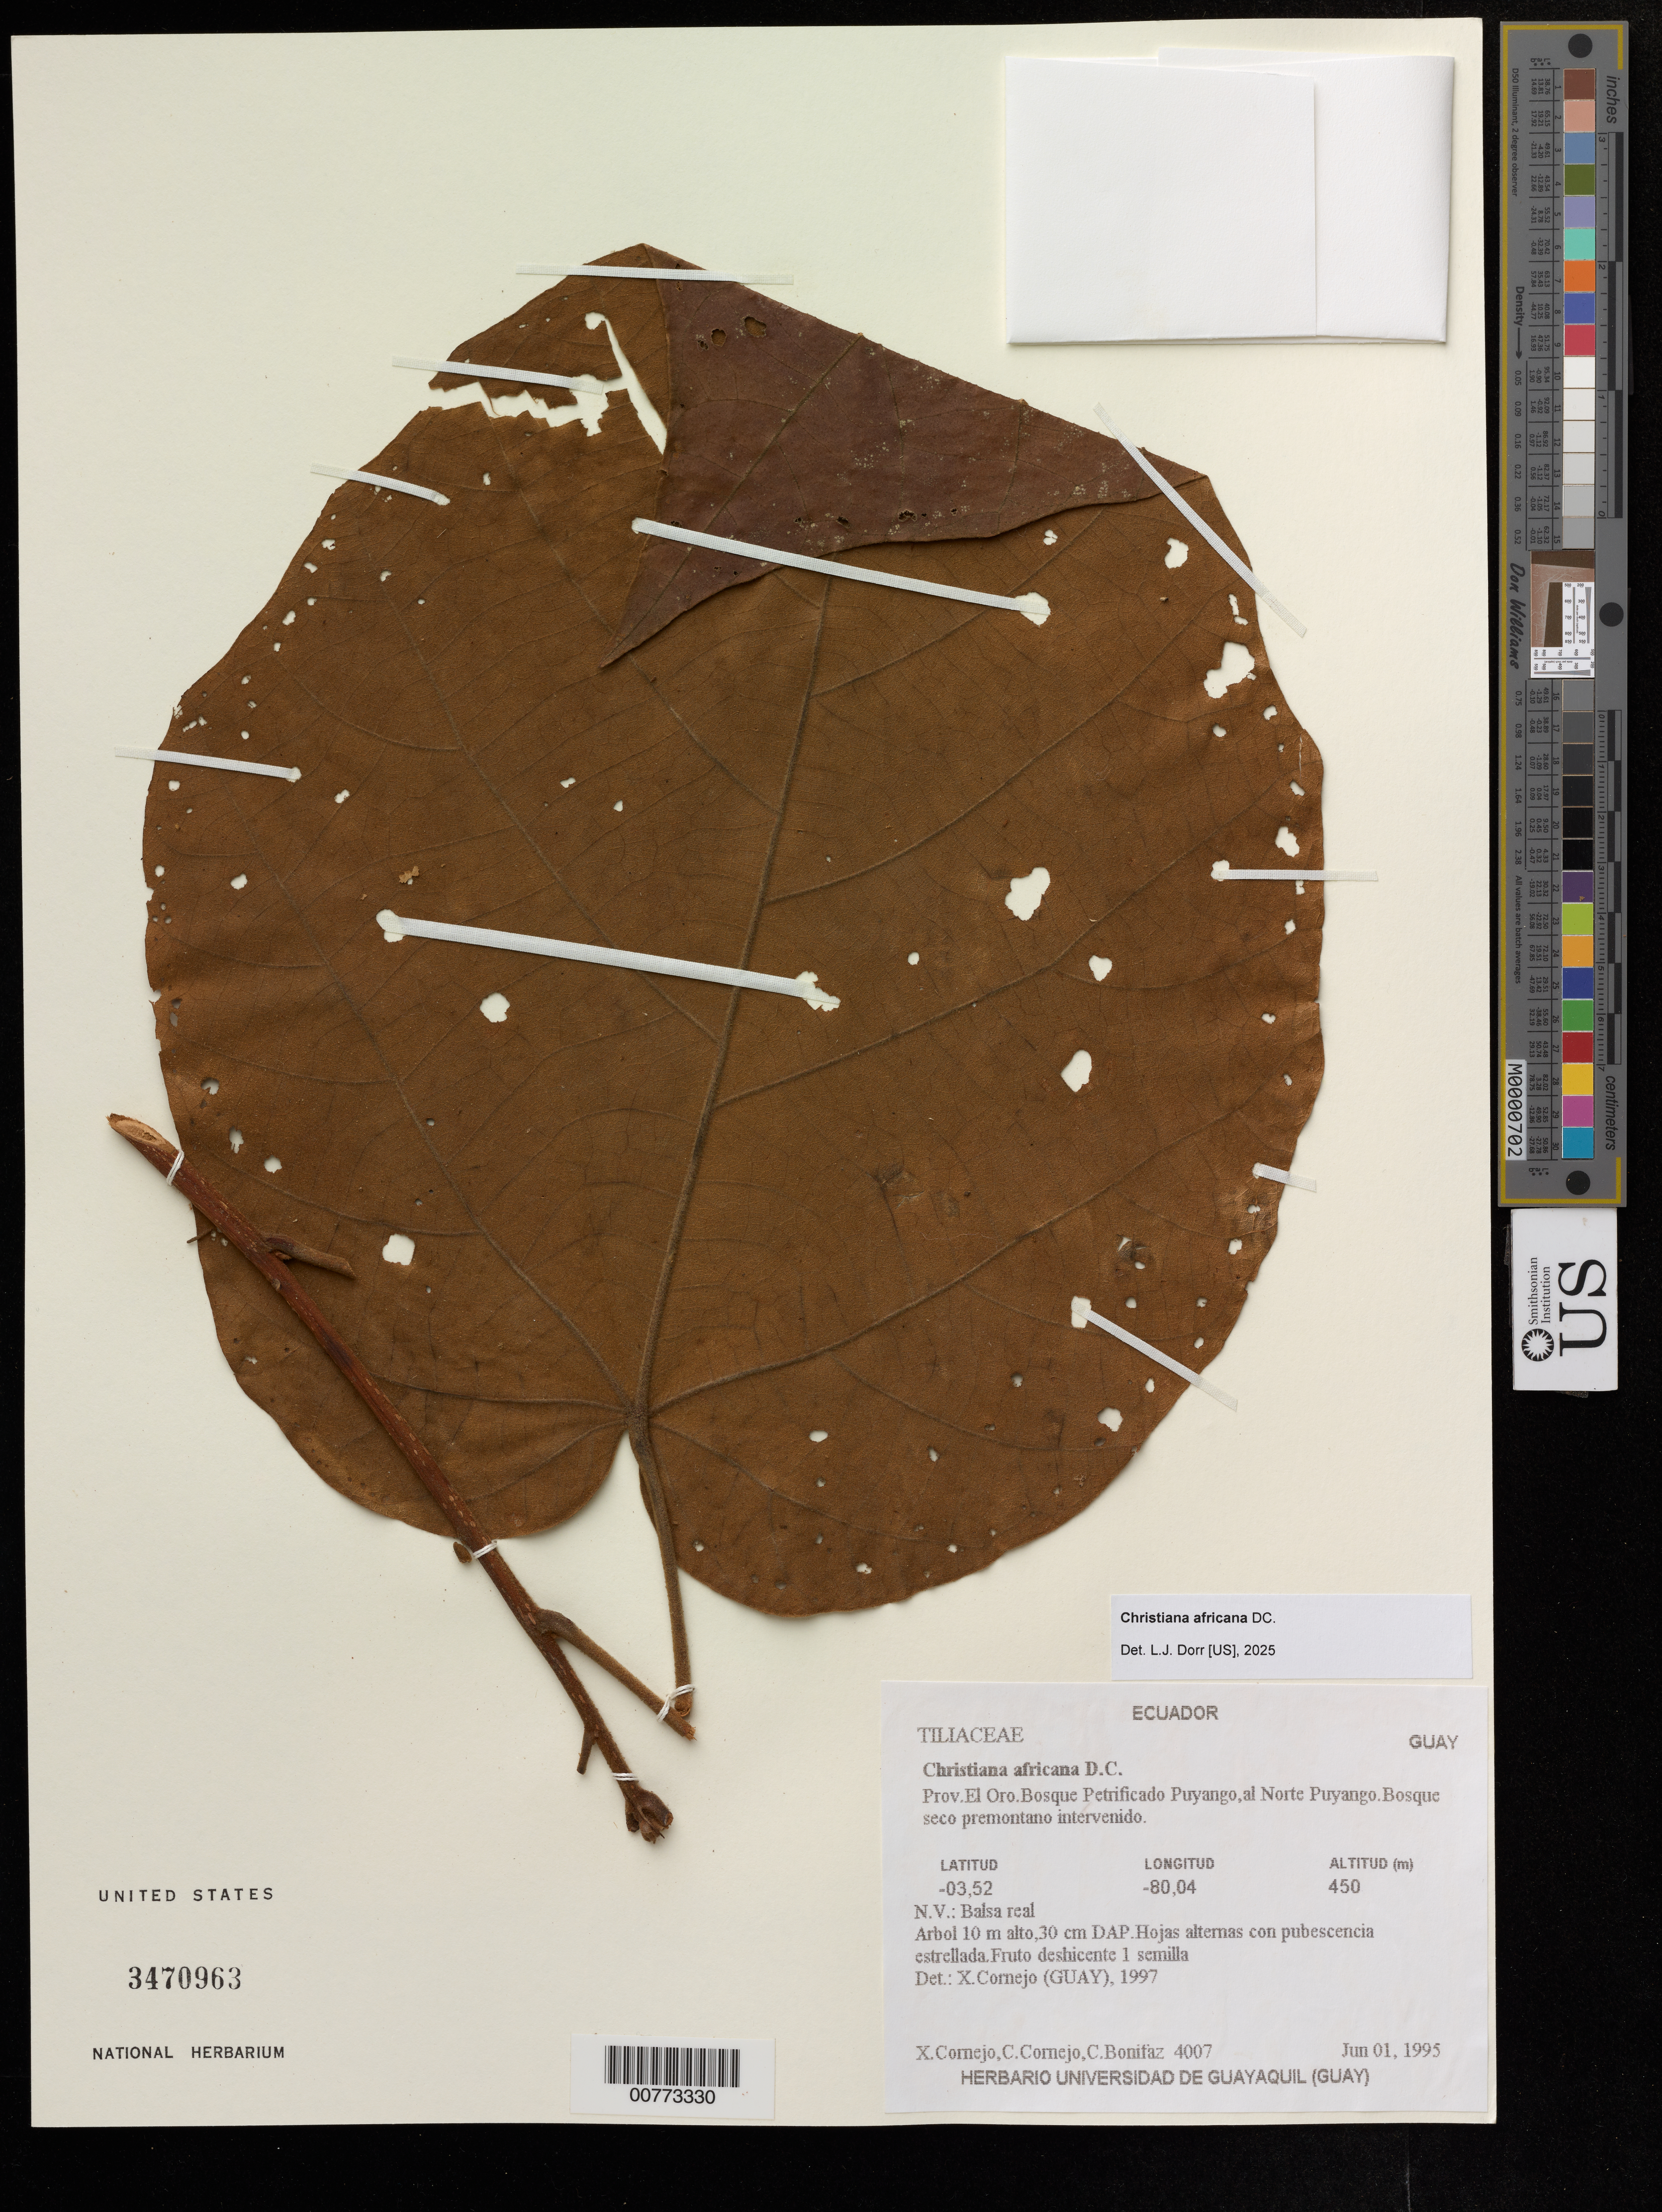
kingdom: Plantae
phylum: Tracheophyta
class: Magnoliopsida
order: Malvales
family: Malvaceae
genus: Christiana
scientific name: Christiana africana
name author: DC.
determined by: Dorr, L. J., (BOT), Smithsonian Institution - National Museum of Natural History (UNITED STATES)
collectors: X. F. Cornejo & C. Bonitáz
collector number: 4007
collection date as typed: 01 Jun 1995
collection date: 1995-06-01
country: Ecuador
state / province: El Oro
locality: Bosque Petrificado Puyango, al Norte Puyango.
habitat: Bosque seco premontano intervenido.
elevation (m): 450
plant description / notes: Common name: Balsa real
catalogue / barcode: US 3470963